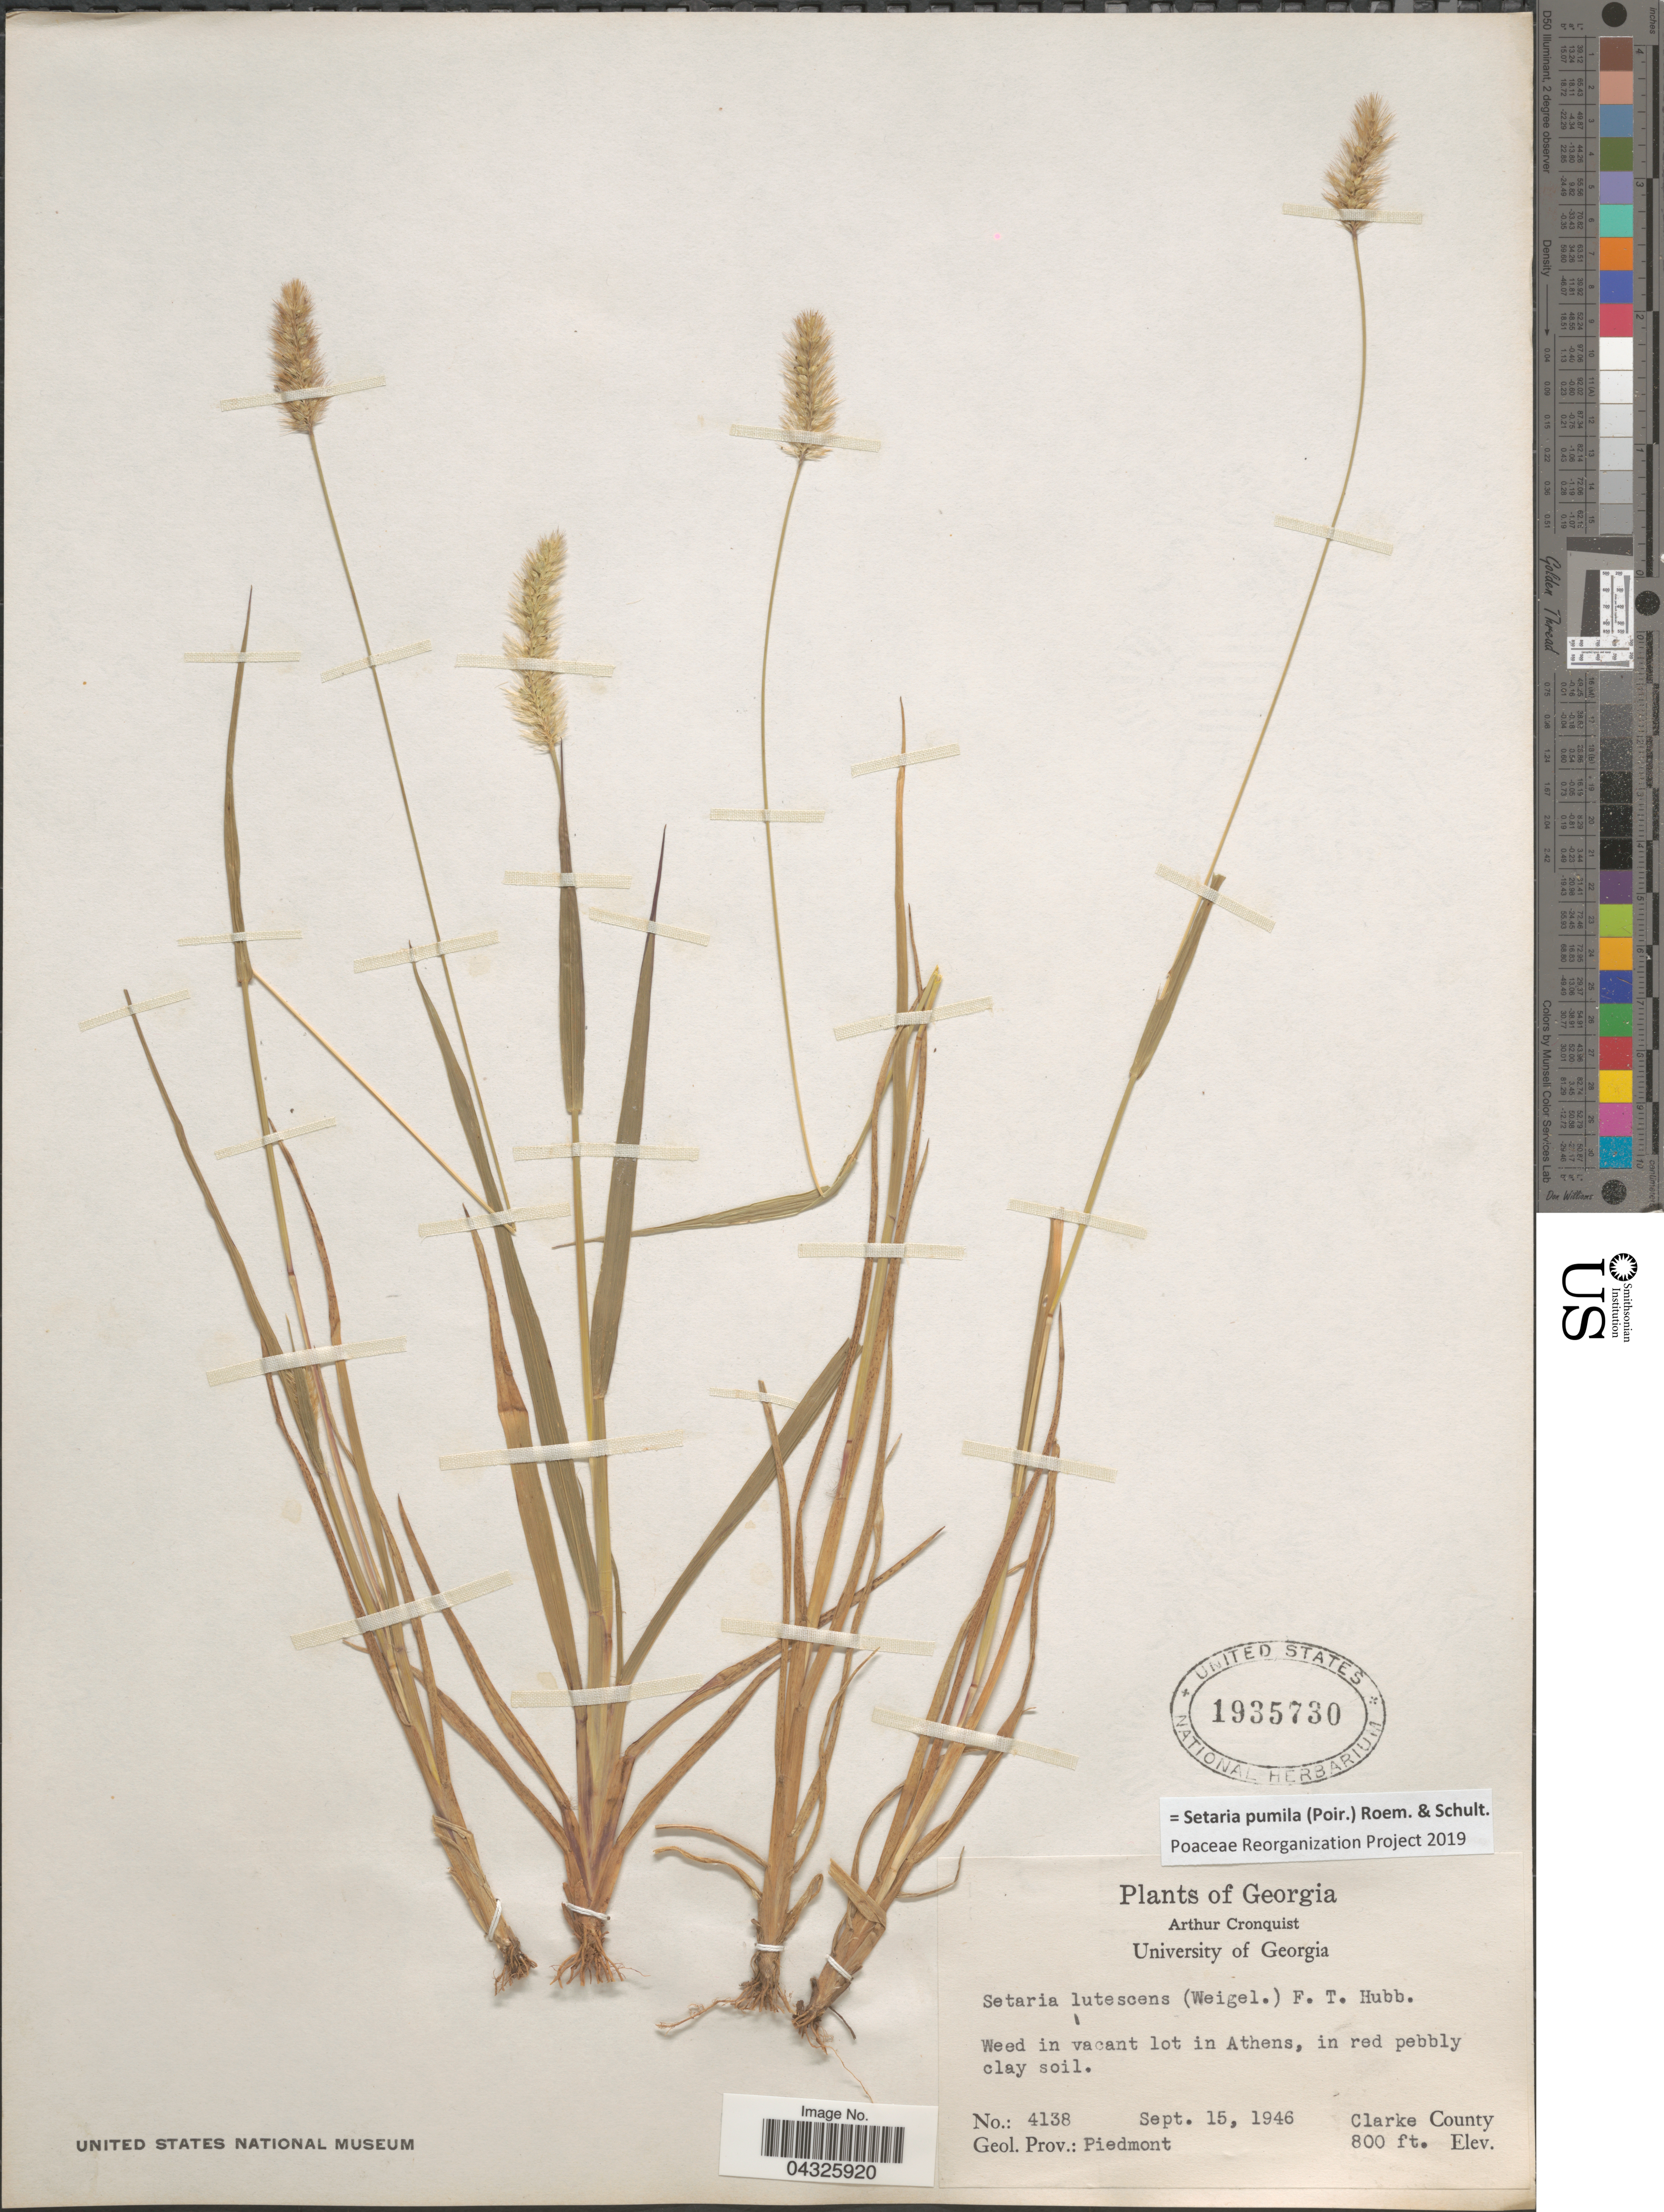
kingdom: Plantae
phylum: Tracheophyta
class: Liliopsida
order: Poales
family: Poaceae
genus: Setaria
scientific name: Setaria pumila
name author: (Poir.) Roem. & Schult.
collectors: A. J. Cronquist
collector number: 4138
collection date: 1946-09-15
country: United States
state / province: Georgia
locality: Weed in vacant lot in Athens. Clarke County. Geol. Prov.: Piedmont.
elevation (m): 244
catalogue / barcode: US 1935730